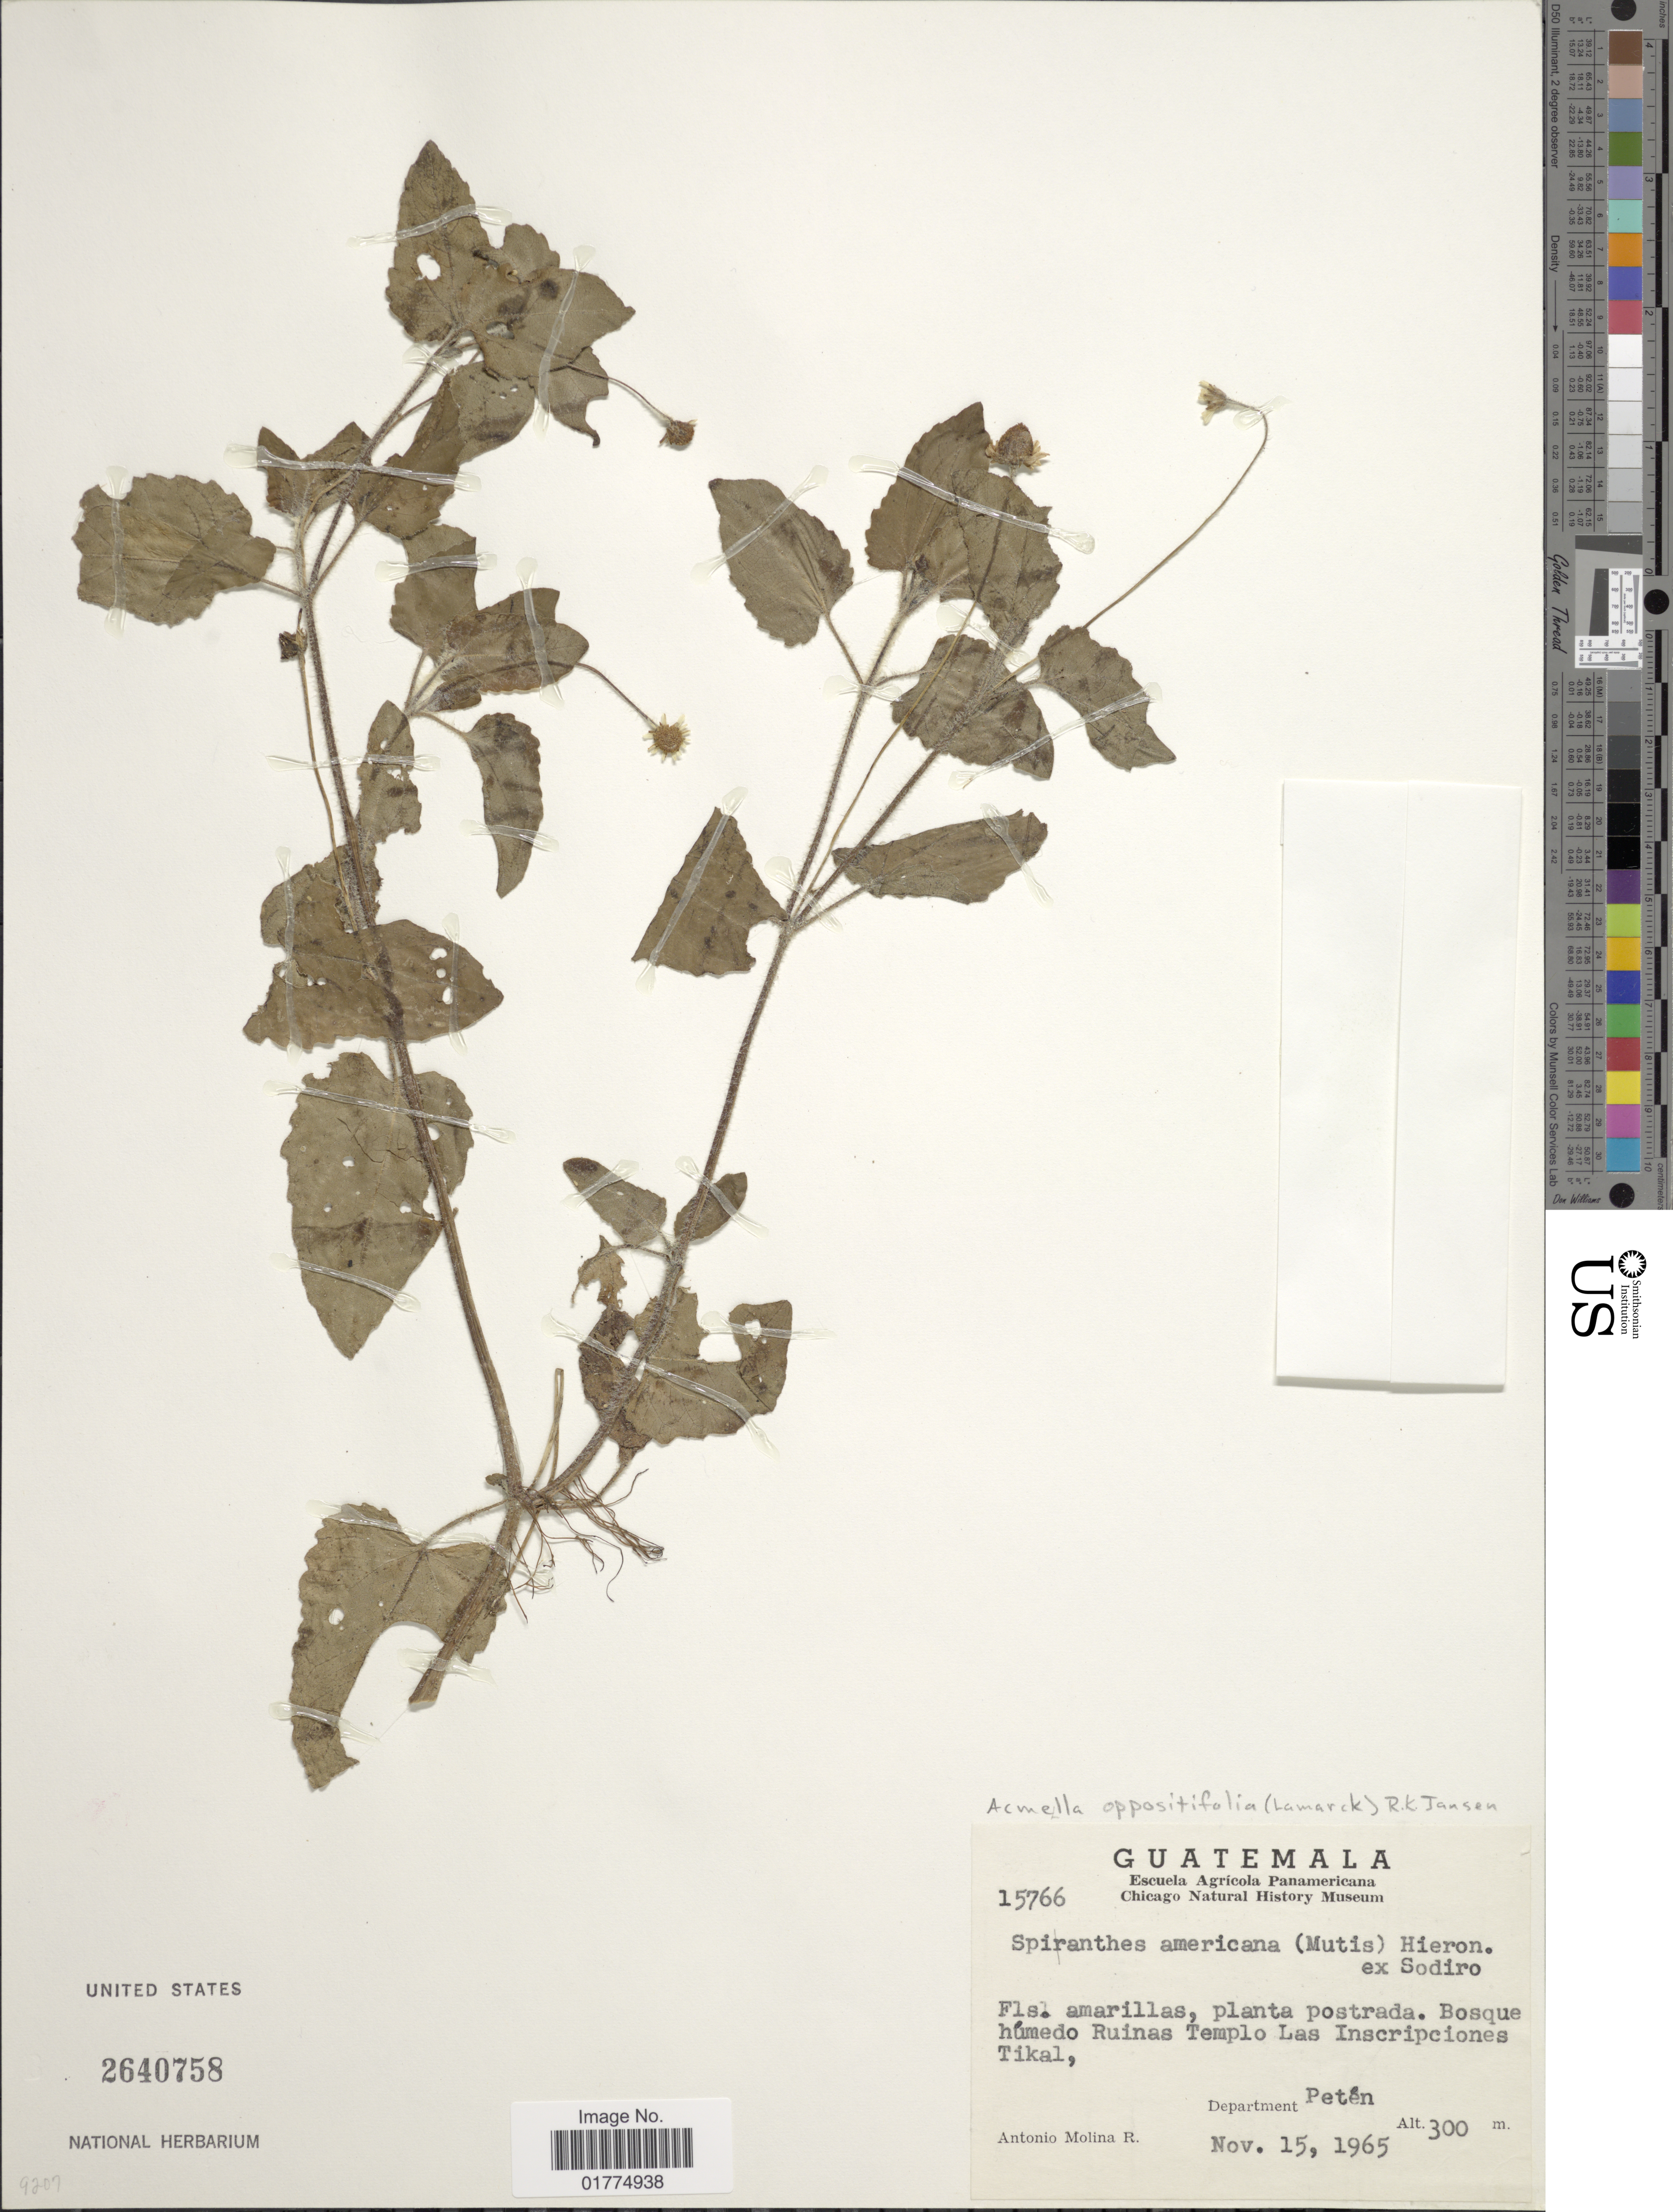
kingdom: Plantae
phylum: Tracheophyta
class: Magnoliopsida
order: Asterales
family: Asteraceae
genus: Acmella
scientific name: Acmella repens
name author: (Walter) Rich.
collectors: A. Molina R.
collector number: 15766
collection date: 1965-11-15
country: Guatemala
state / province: El Petén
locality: Bosque húmedo Ruinas Templo Las Inscripciones Tikal, Department Petén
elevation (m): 300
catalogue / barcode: US 2640758